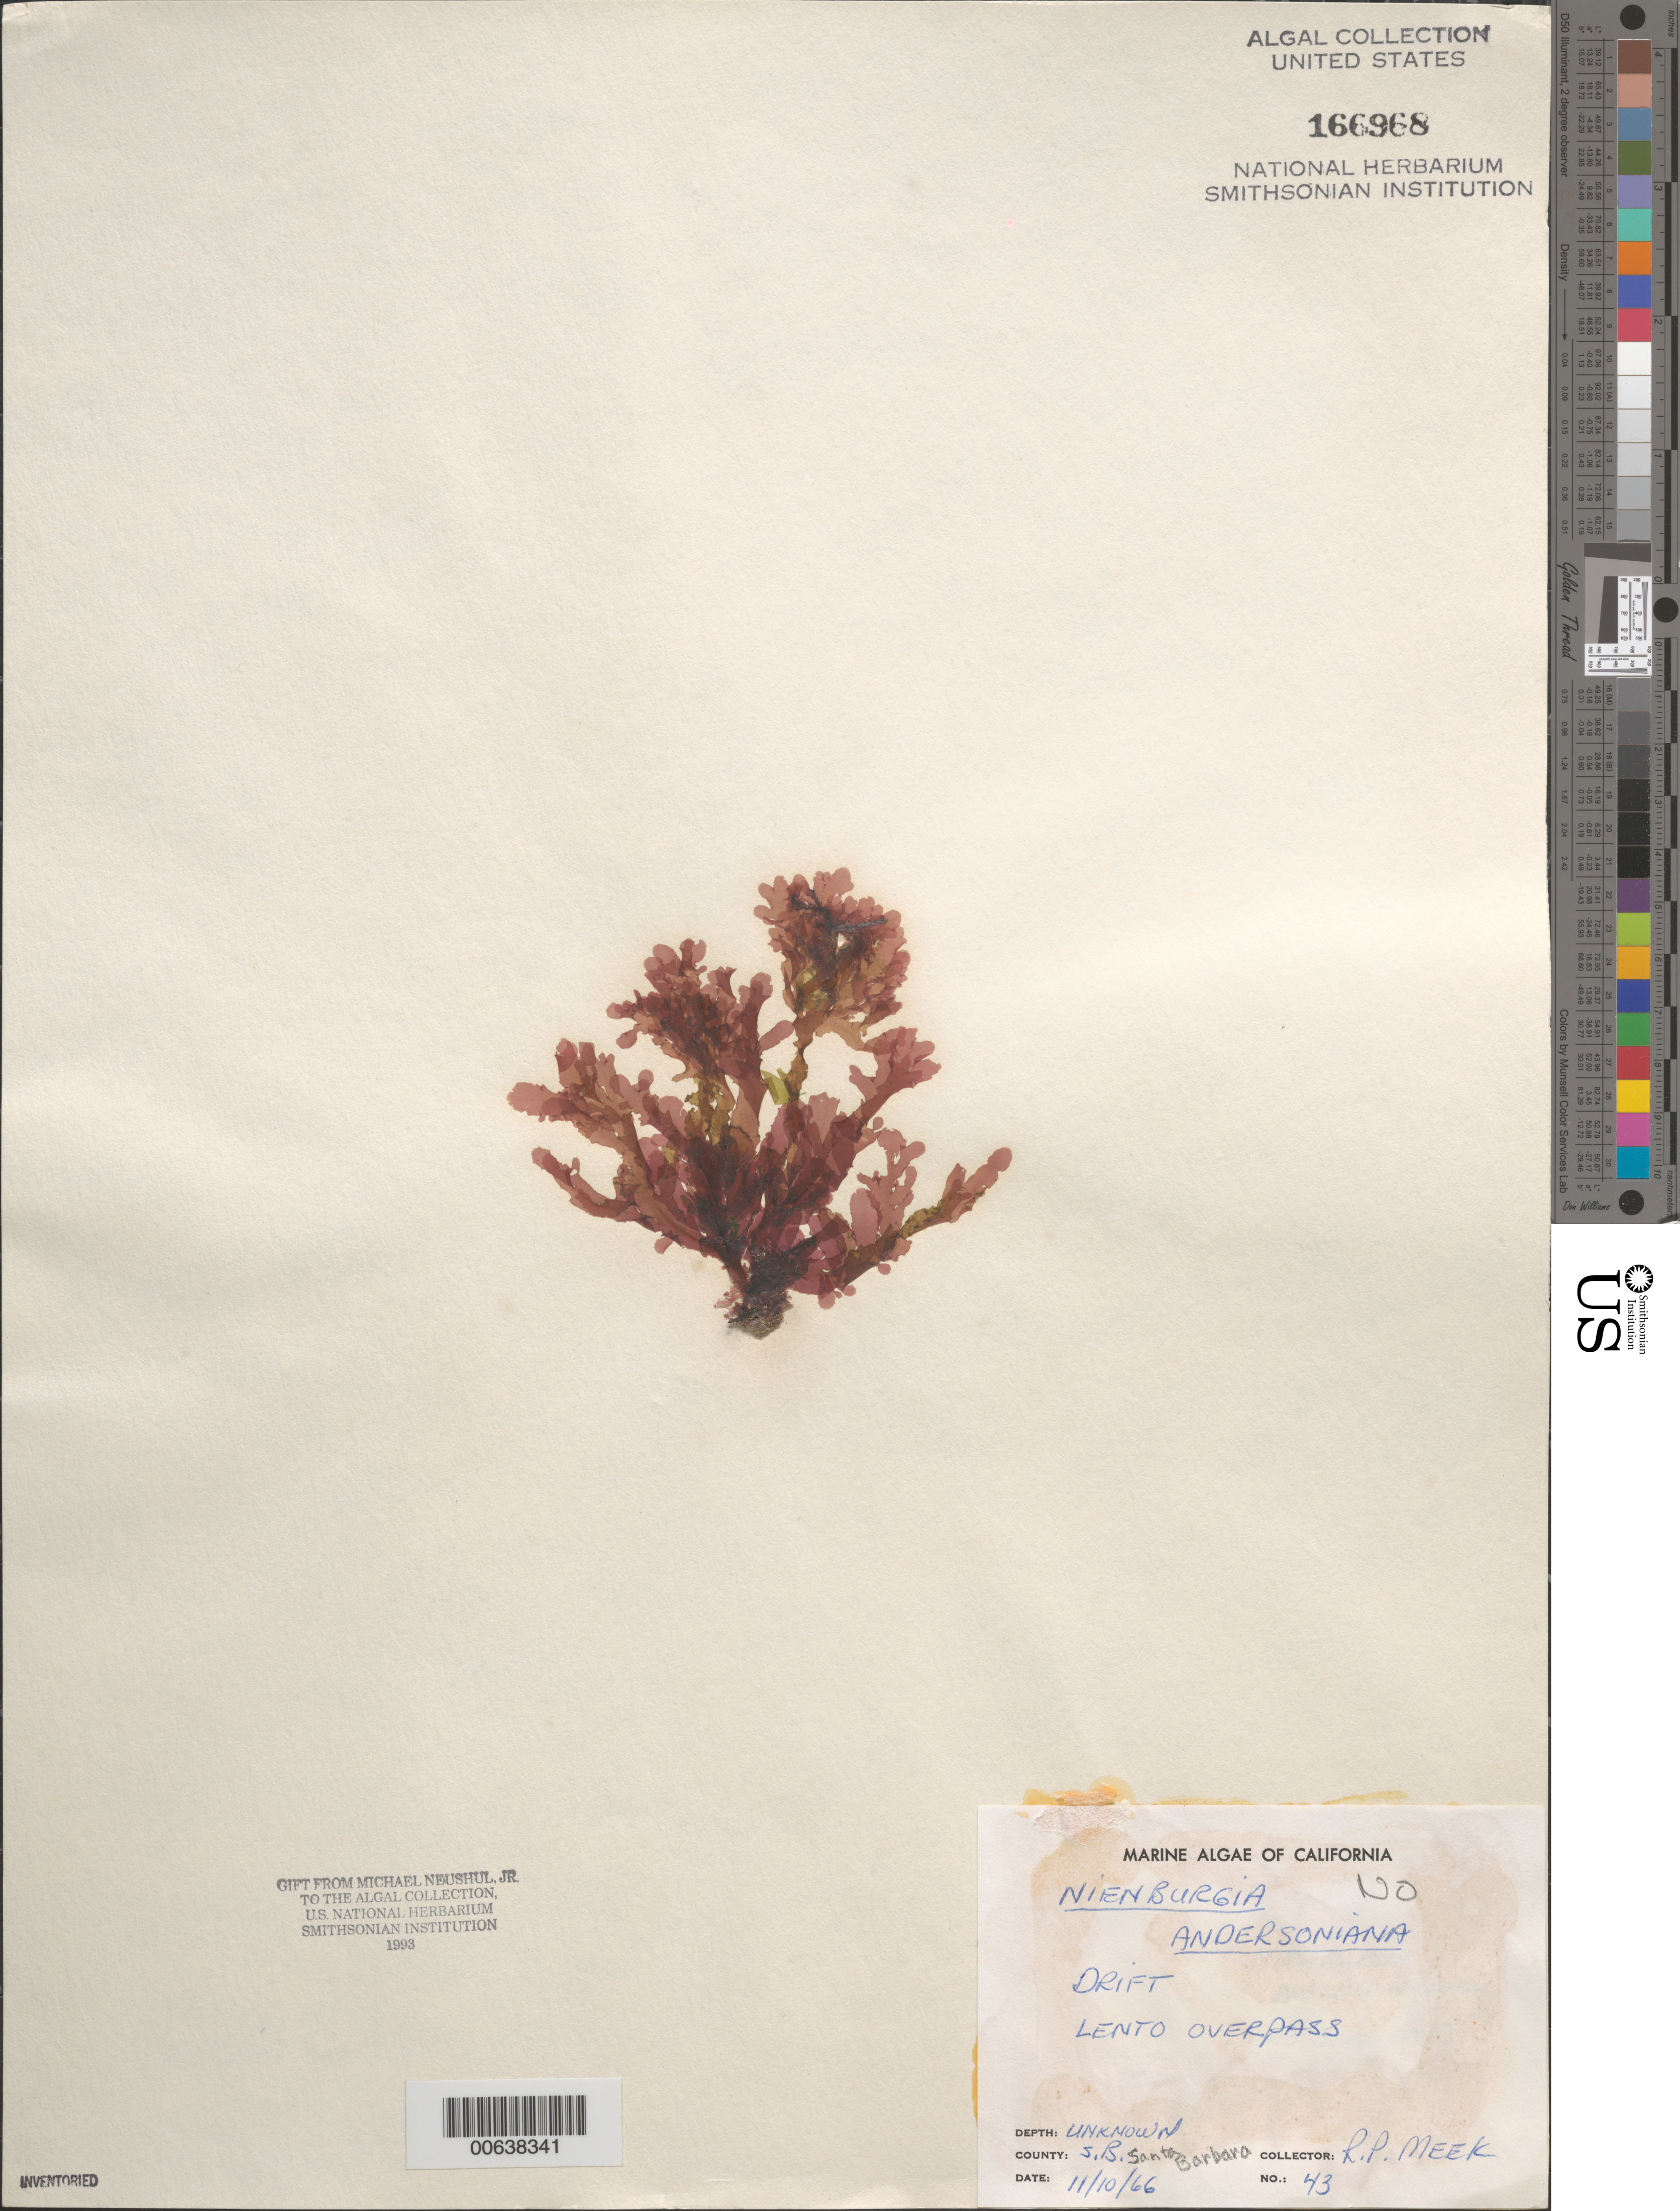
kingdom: Plantae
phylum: Rhodophyta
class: Florideophyceae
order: Ceramiales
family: Delesseriaceae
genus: Nienburgia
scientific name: Nienburgia andersoniana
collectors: R. Meek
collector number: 43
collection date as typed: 10 Nov 1966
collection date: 1966-11-10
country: United States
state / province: California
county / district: Santa Barbara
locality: Lento Overpass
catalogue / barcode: US 166968